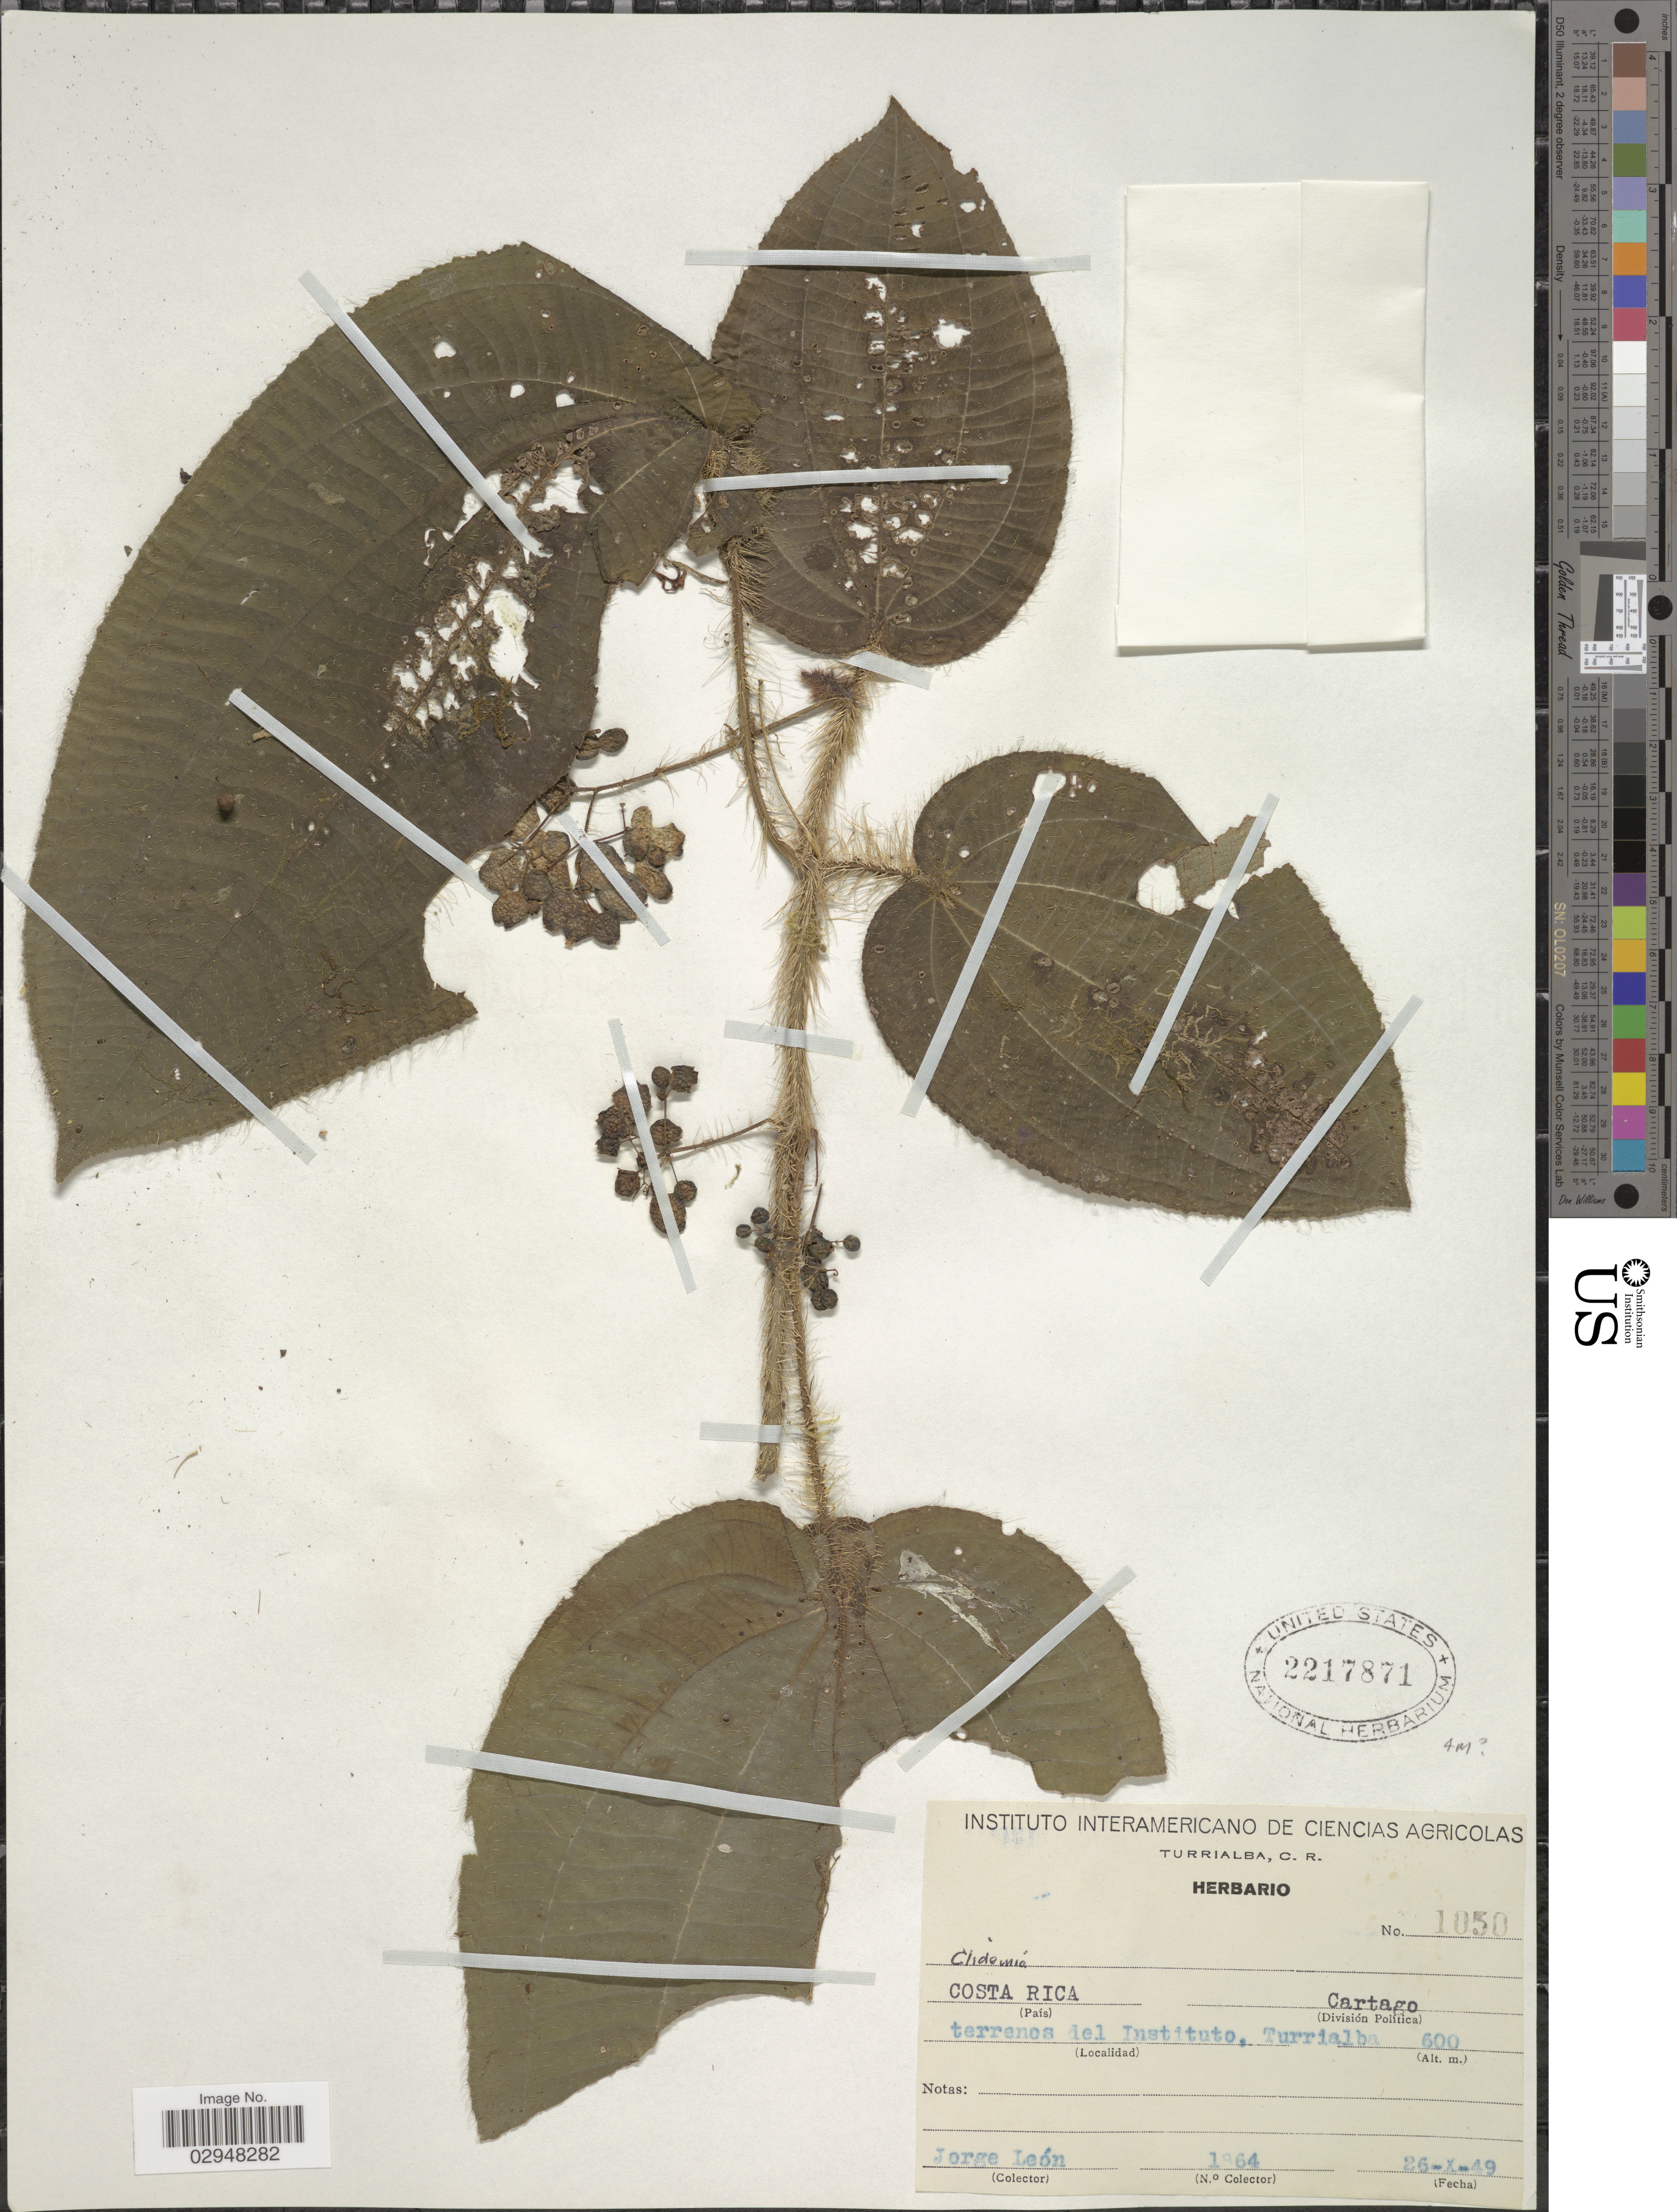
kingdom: Plantae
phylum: Tracheophyta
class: Magnoliopsida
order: Myrtales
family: Melastomataceae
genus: Clidemia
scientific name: Clidemia setosa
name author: (Triana) Gleason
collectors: J. León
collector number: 1864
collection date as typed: Transcribed d/m/y: 26/10/49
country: Costa Rica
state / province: Cartago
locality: Terrenos del Instituto, Turrialba.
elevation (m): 600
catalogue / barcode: US 2217871